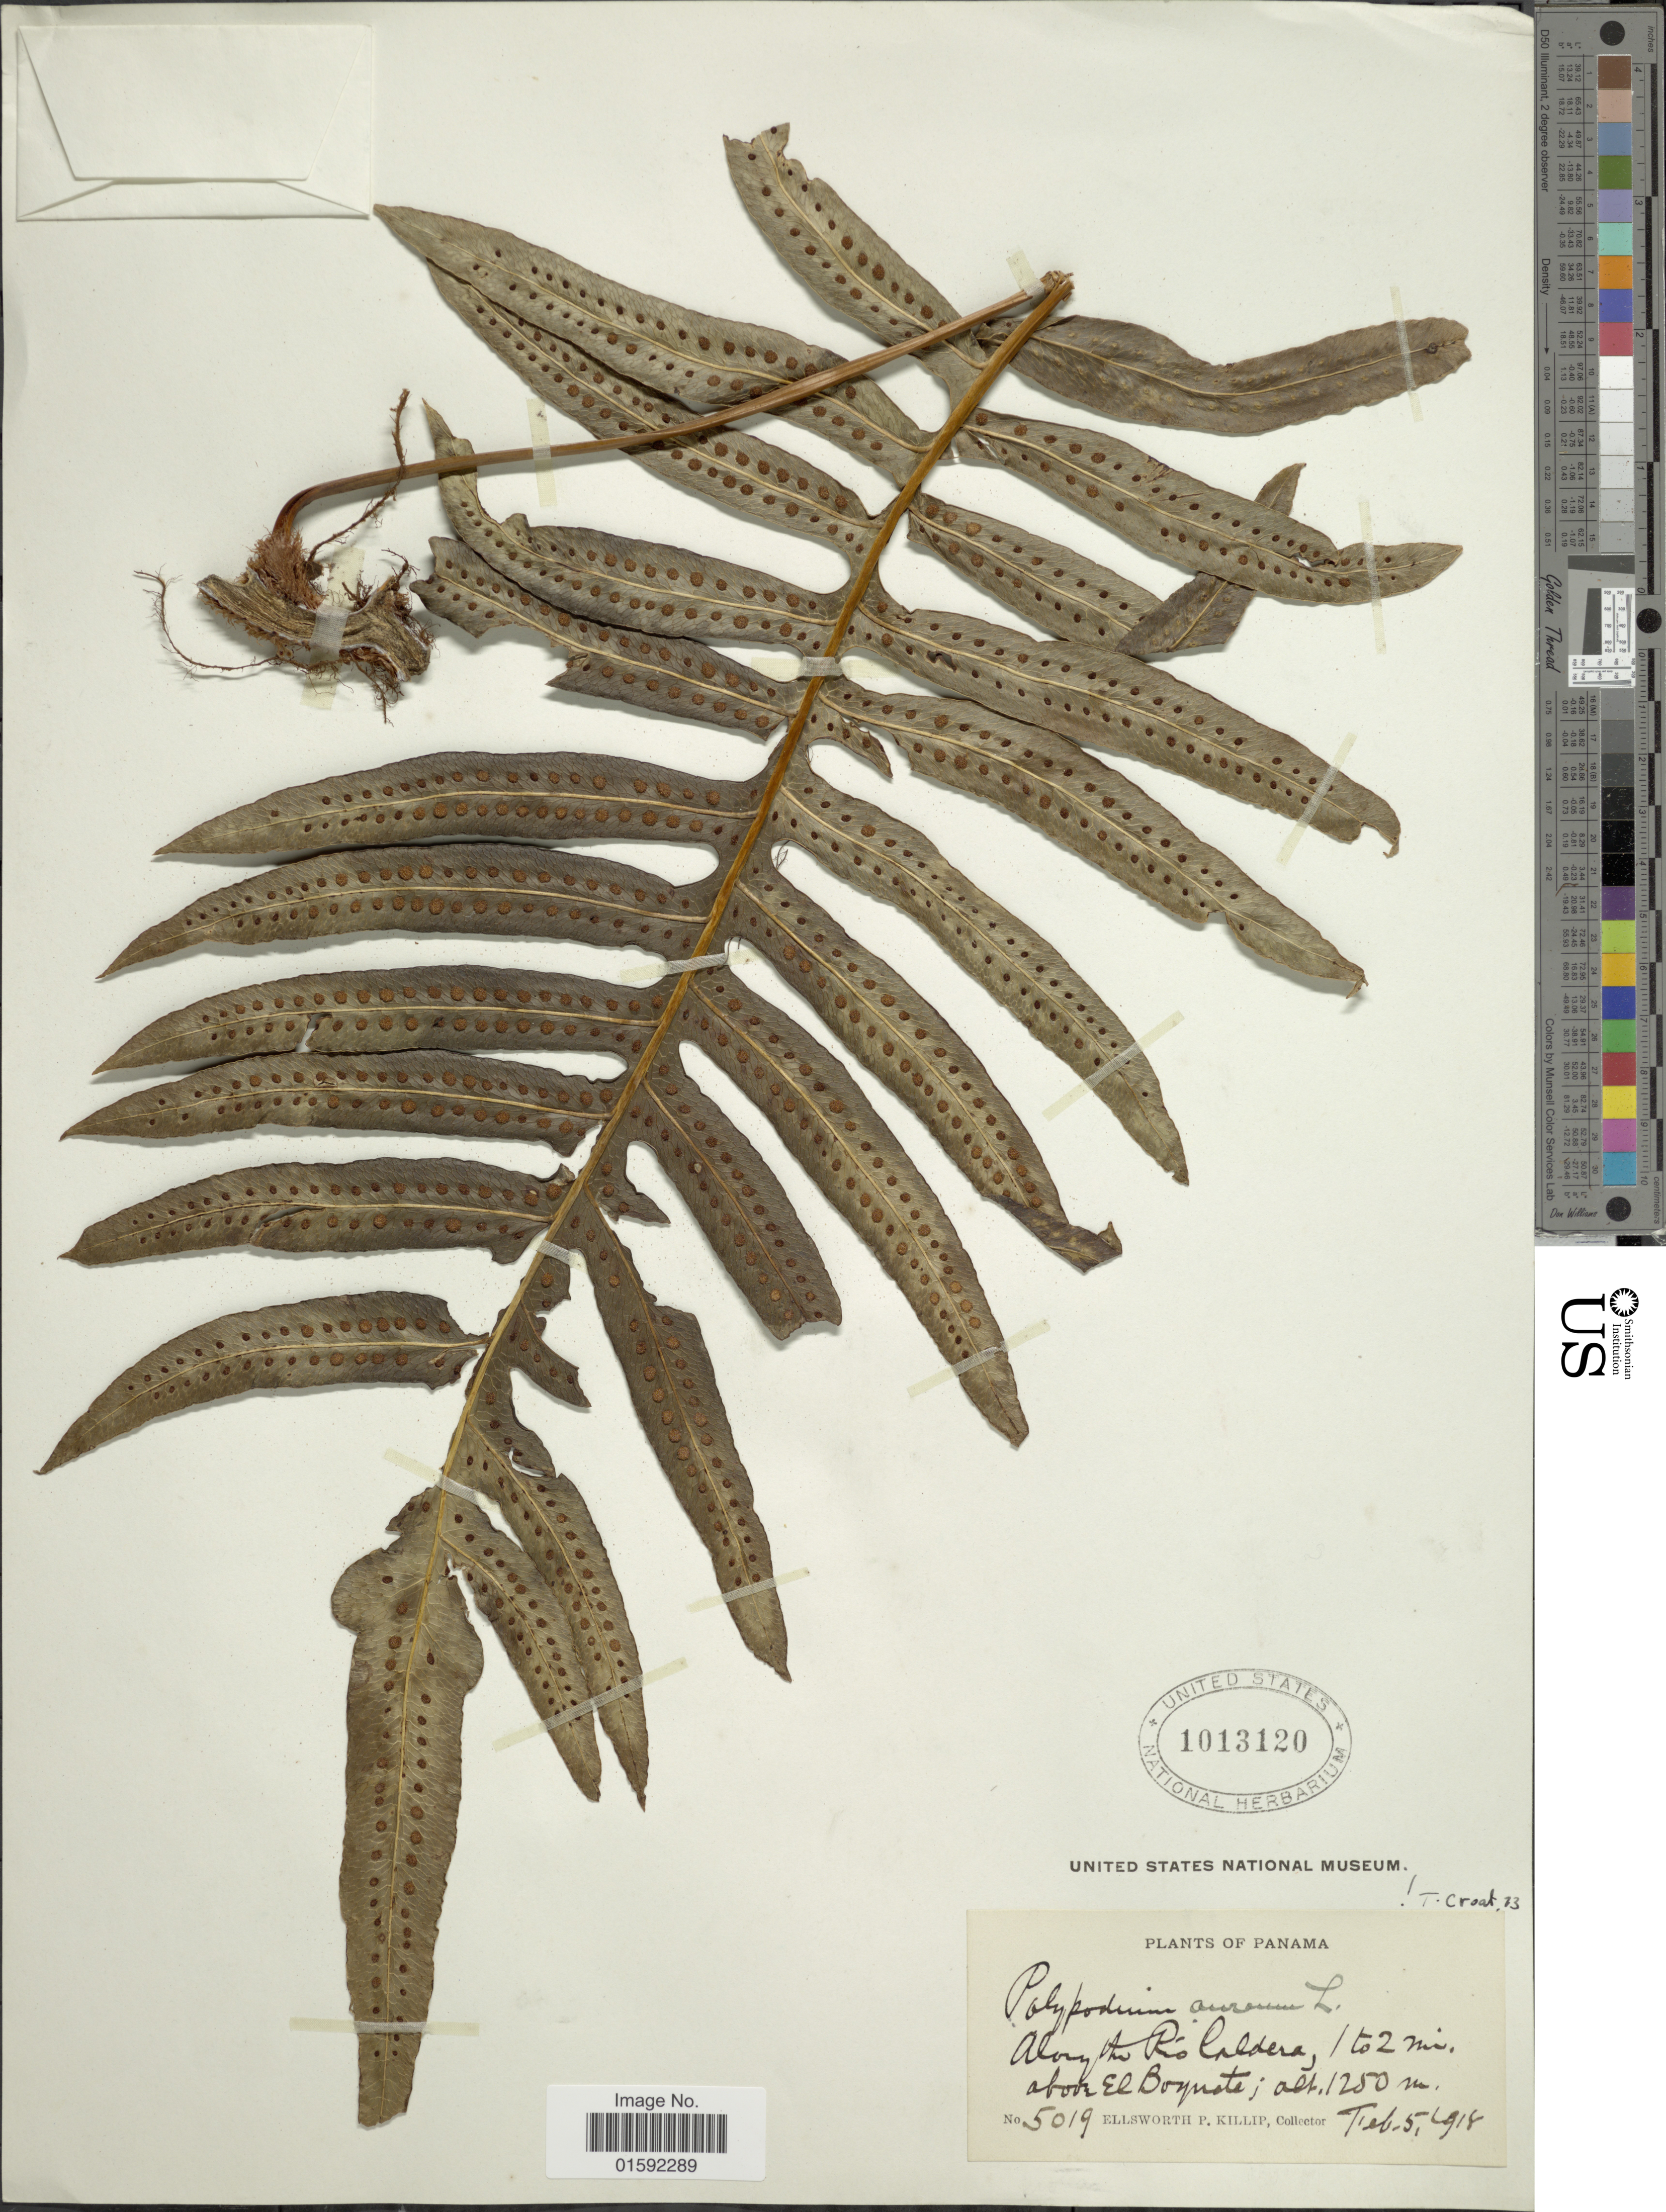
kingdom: Plantae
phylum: Tracheophyta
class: Polypodiopsida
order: Polypodiales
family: Polypodiaceae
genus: Phlebodium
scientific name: Phlebodium pseudoaureum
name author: (Cav.) Lellinger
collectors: E. P. Killip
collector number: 5019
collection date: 1918-02-05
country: Panama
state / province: Panamá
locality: Panama, along the Río Caldera, above El Boquete.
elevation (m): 1250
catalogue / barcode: US 1013120